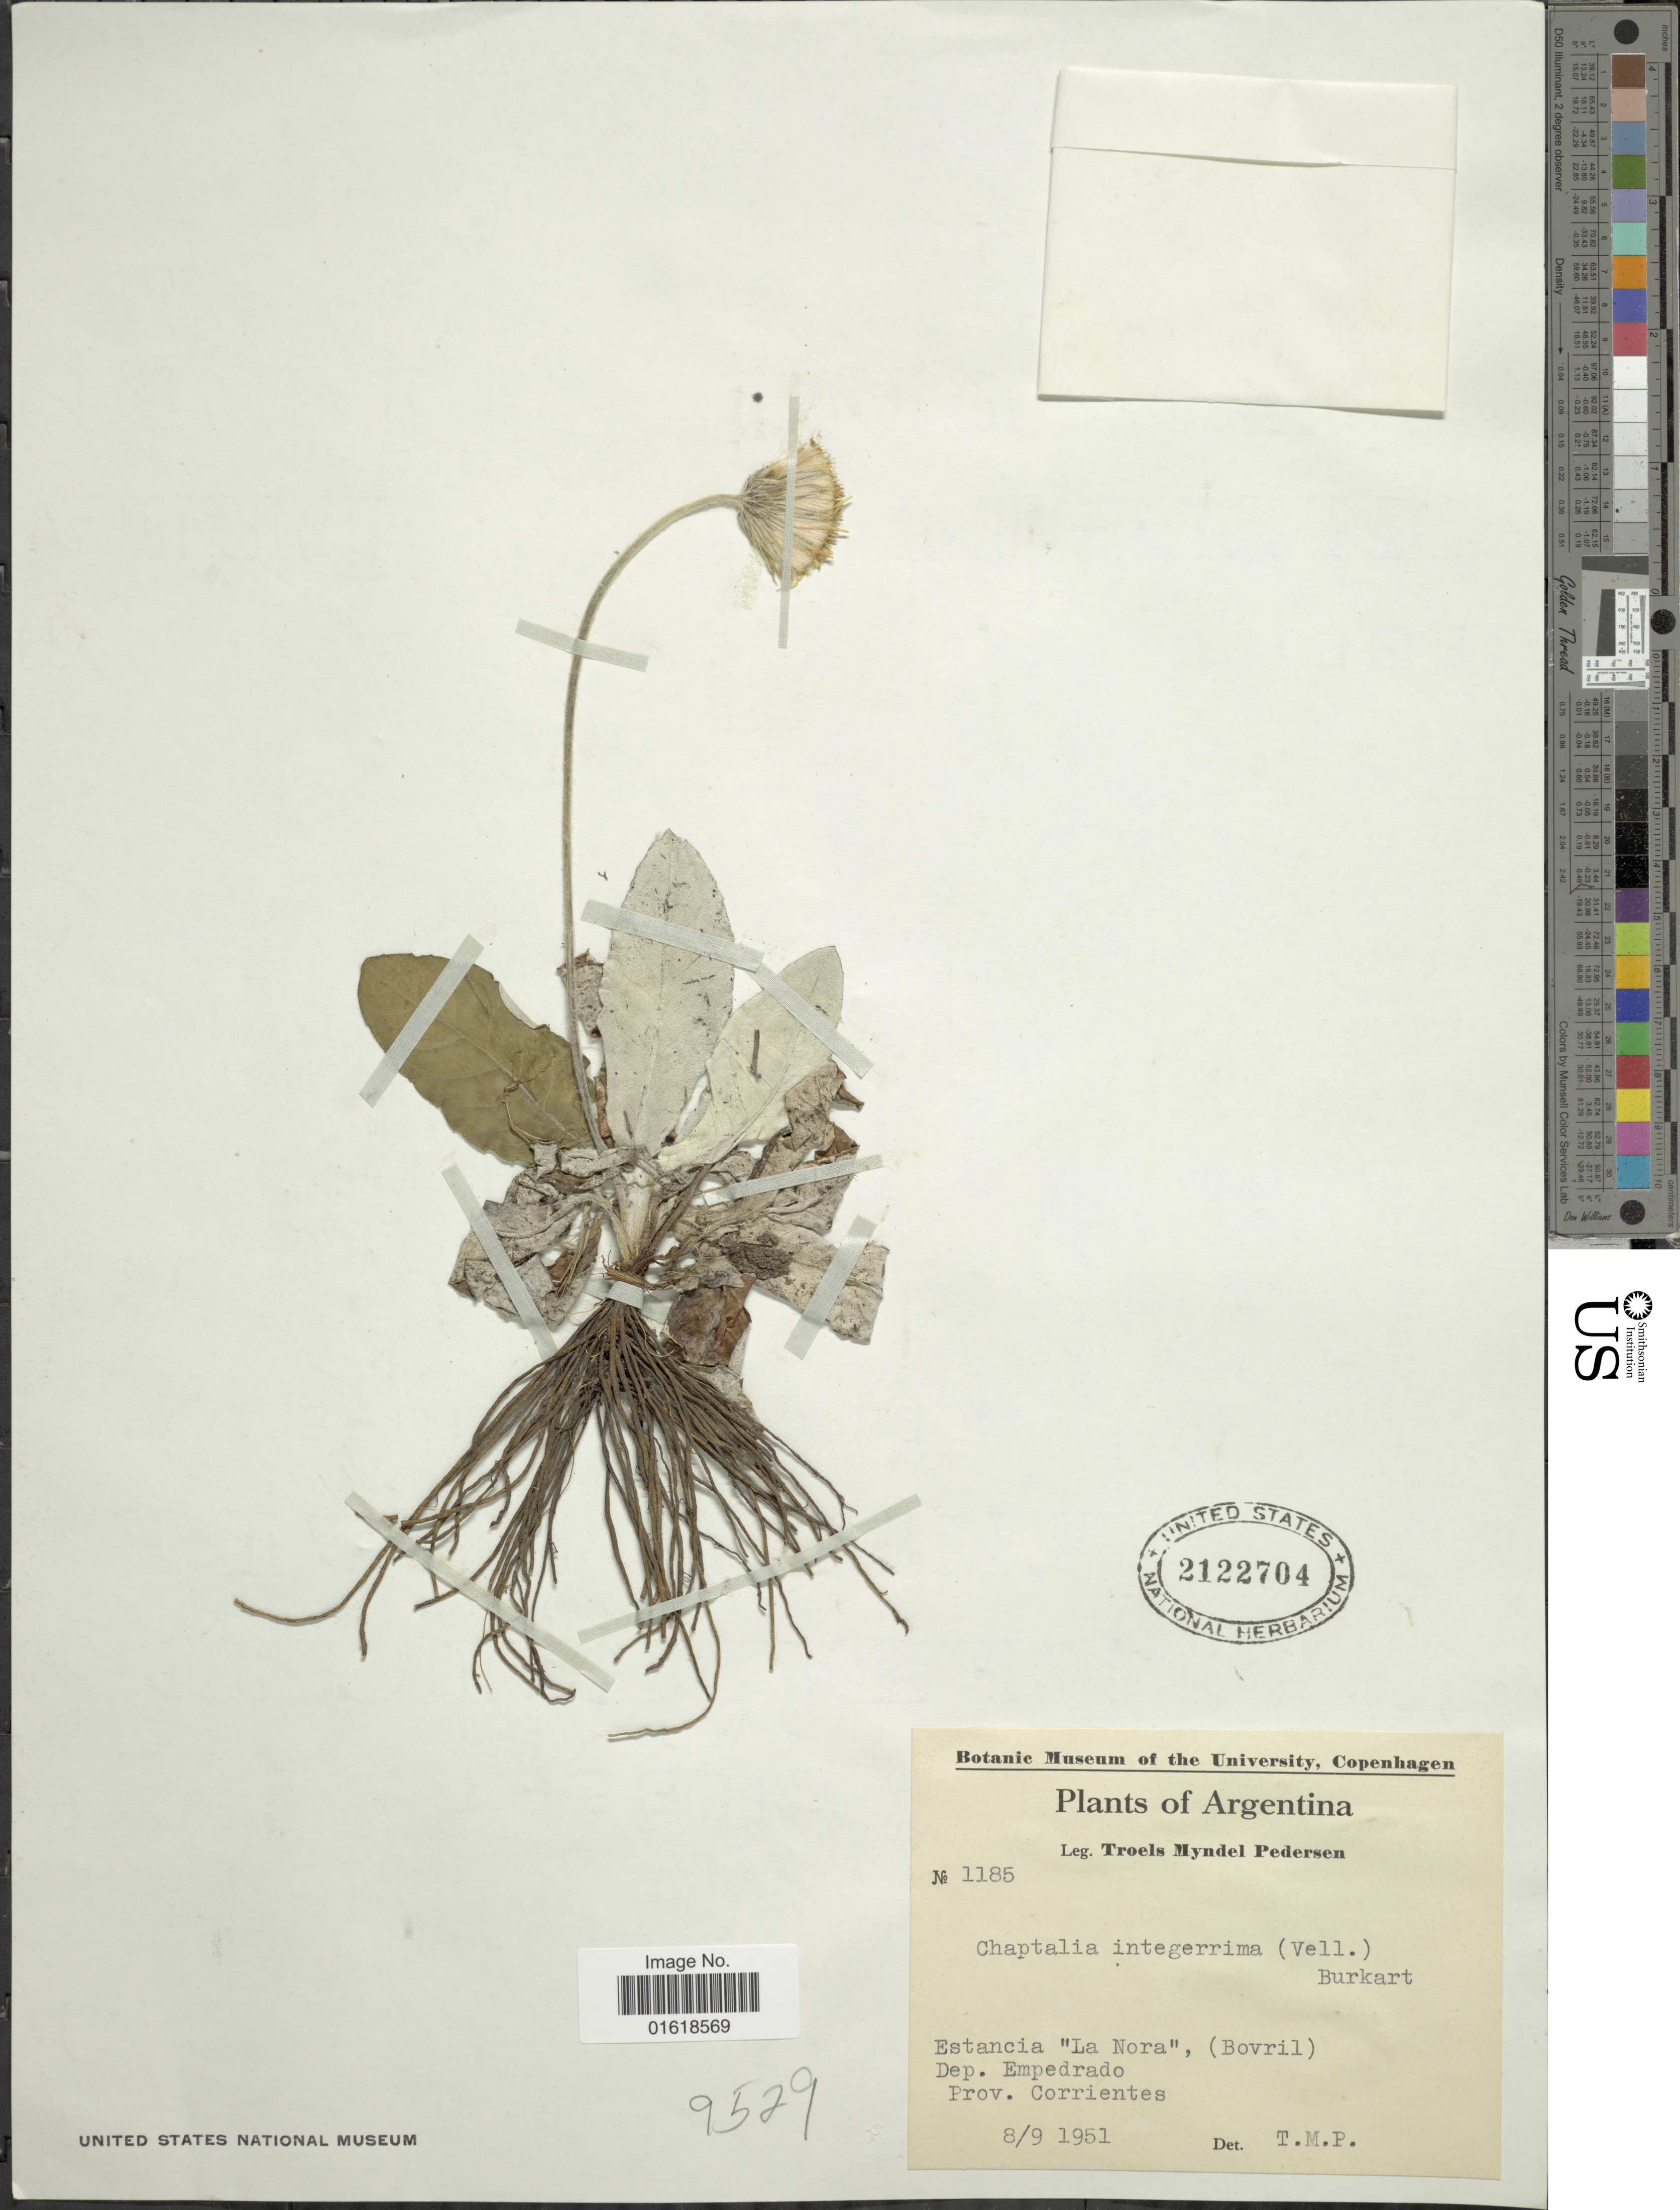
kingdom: Plantae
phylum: Tracheophyta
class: Magnoliopsida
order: Asterales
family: Asteraceae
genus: Chaptalia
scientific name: Chaptalia integerrima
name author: (Vell.) Burkart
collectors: T. Pederson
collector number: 1185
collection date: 1951-09-08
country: Argentina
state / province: Corrientes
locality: Estancia "La Nora", (Bovril). Dep. Empedrado. Prov. Corrientes.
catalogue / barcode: US 2122704